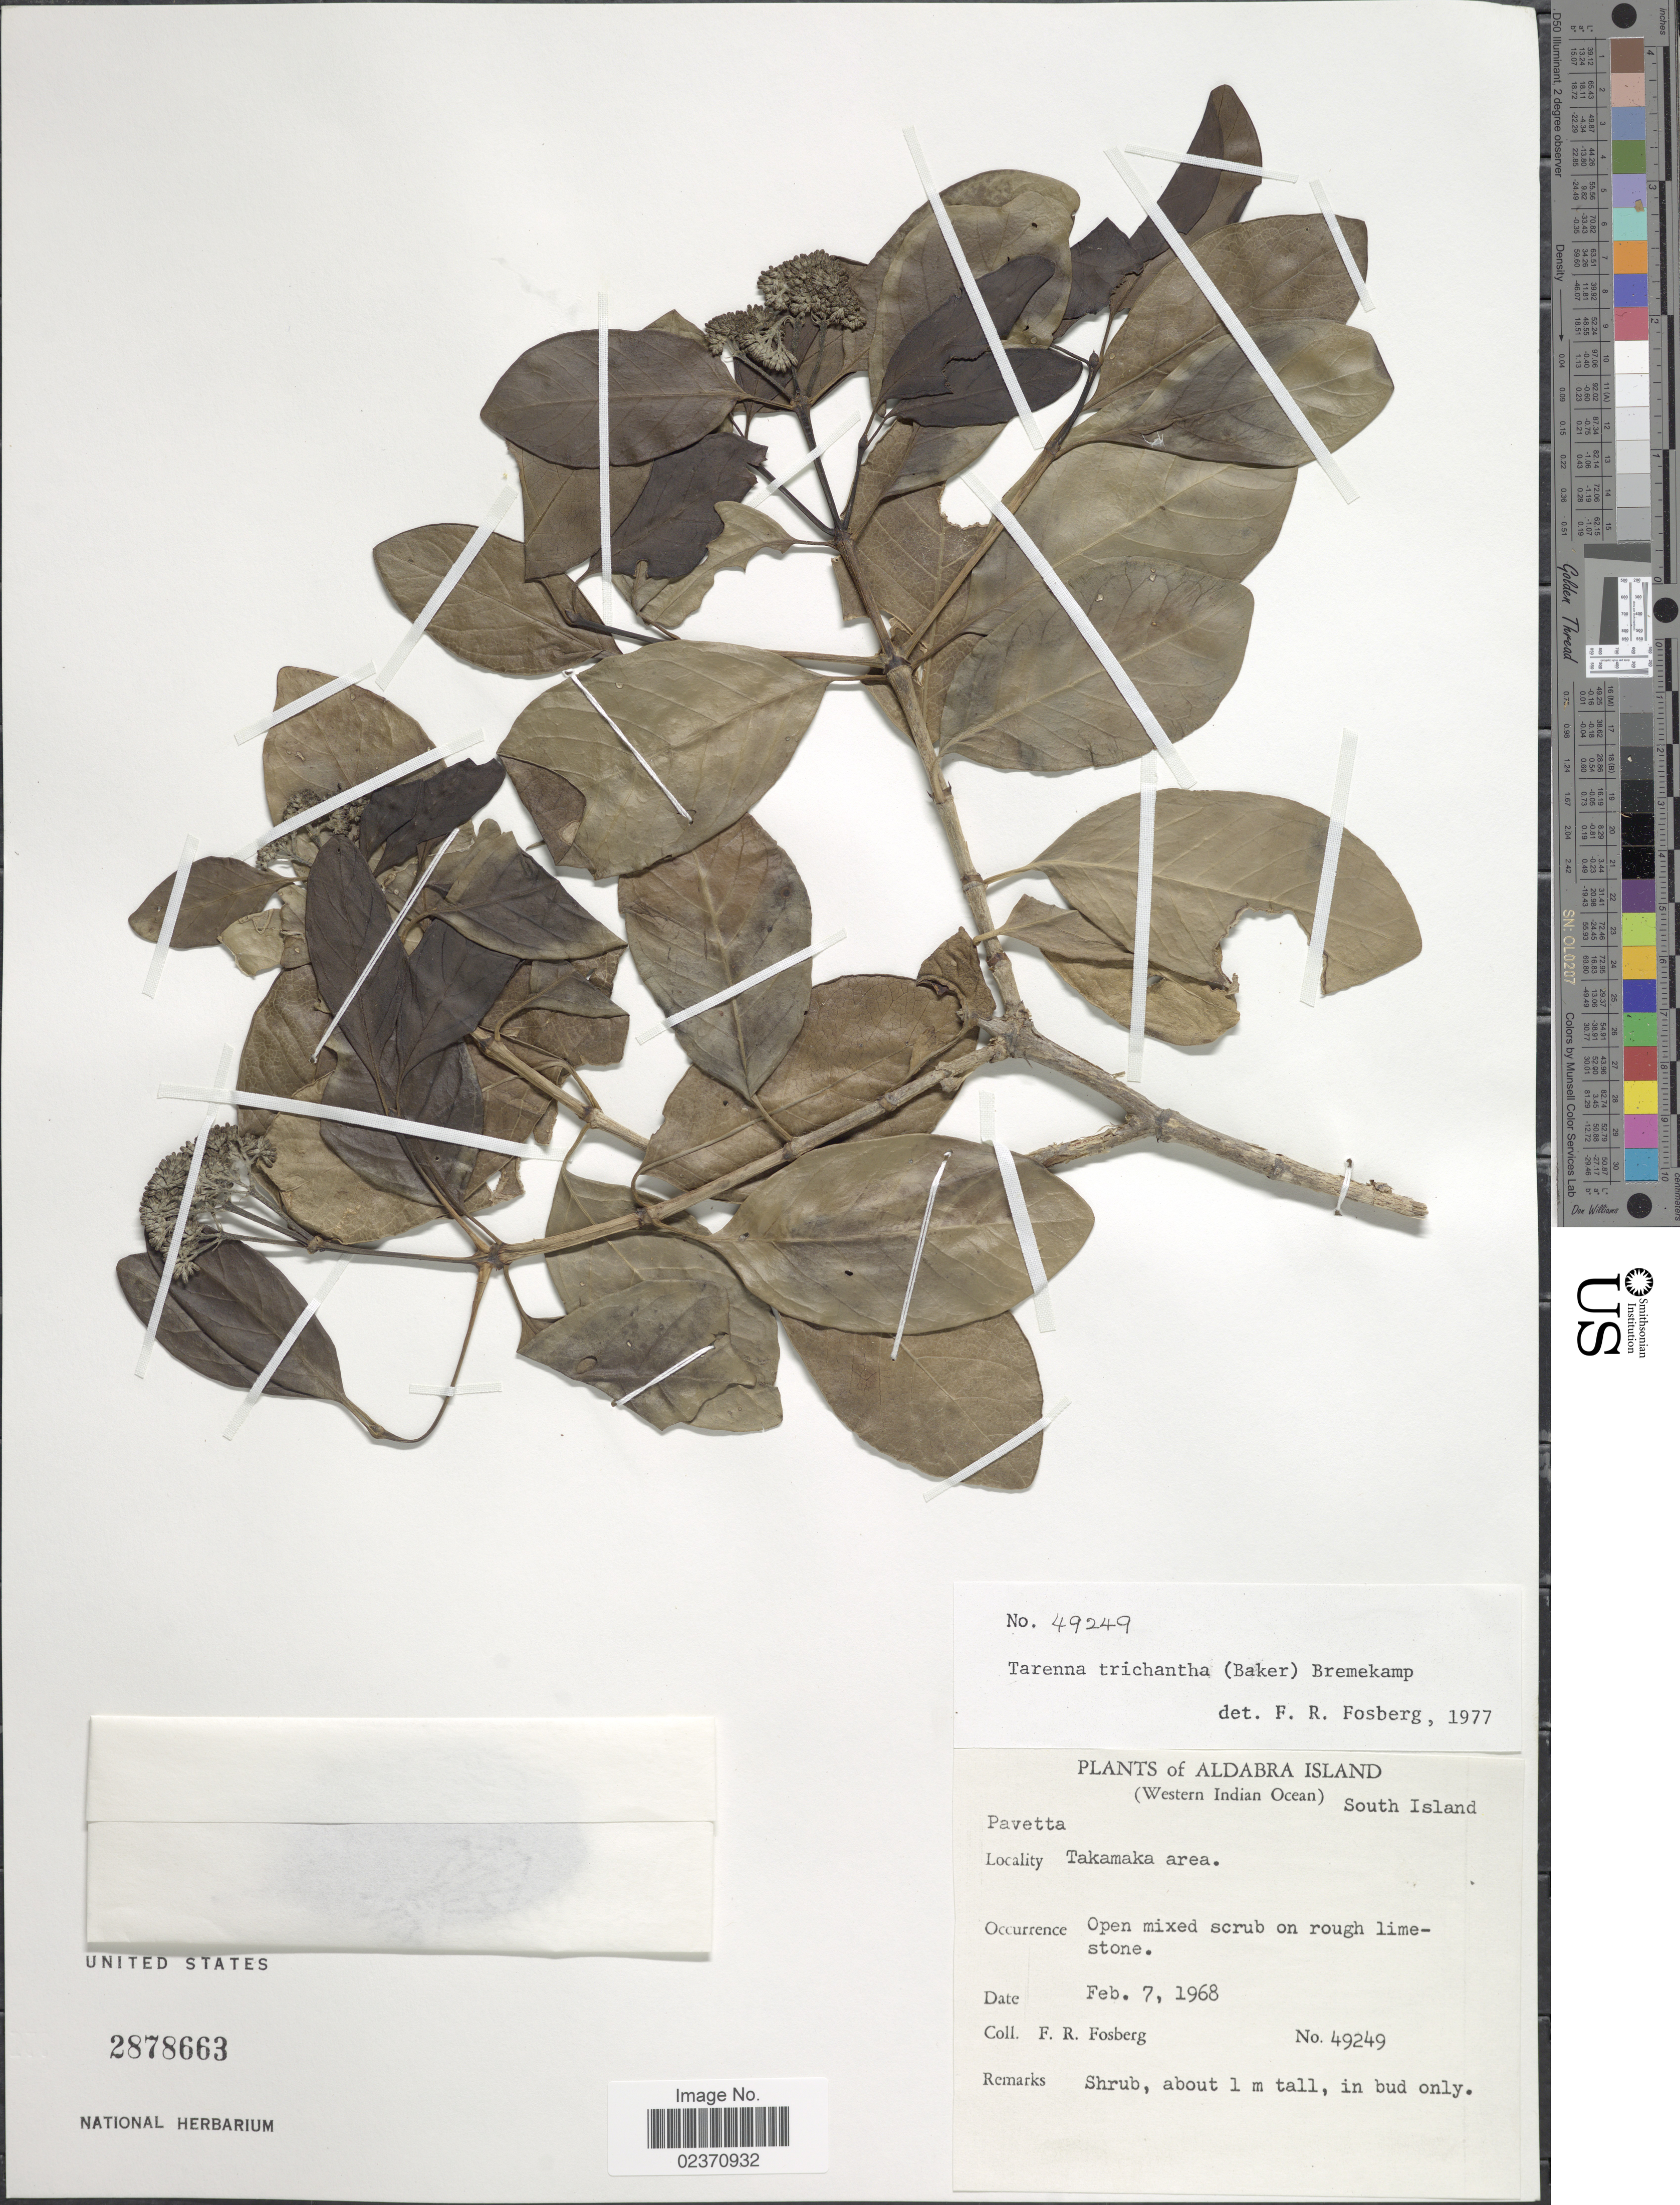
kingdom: Plantae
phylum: Tracheophyta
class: Magnoliopsida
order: Gentianales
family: Rubiaceae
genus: Paracephaelis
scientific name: Paracephaelis trichantha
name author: (Baker) De Block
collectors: F. R. Fosberg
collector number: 49249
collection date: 1968-02-07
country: Seychelles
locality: Aldabra Island (Western Indian Ocean) South Island.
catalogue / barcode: US 2878663